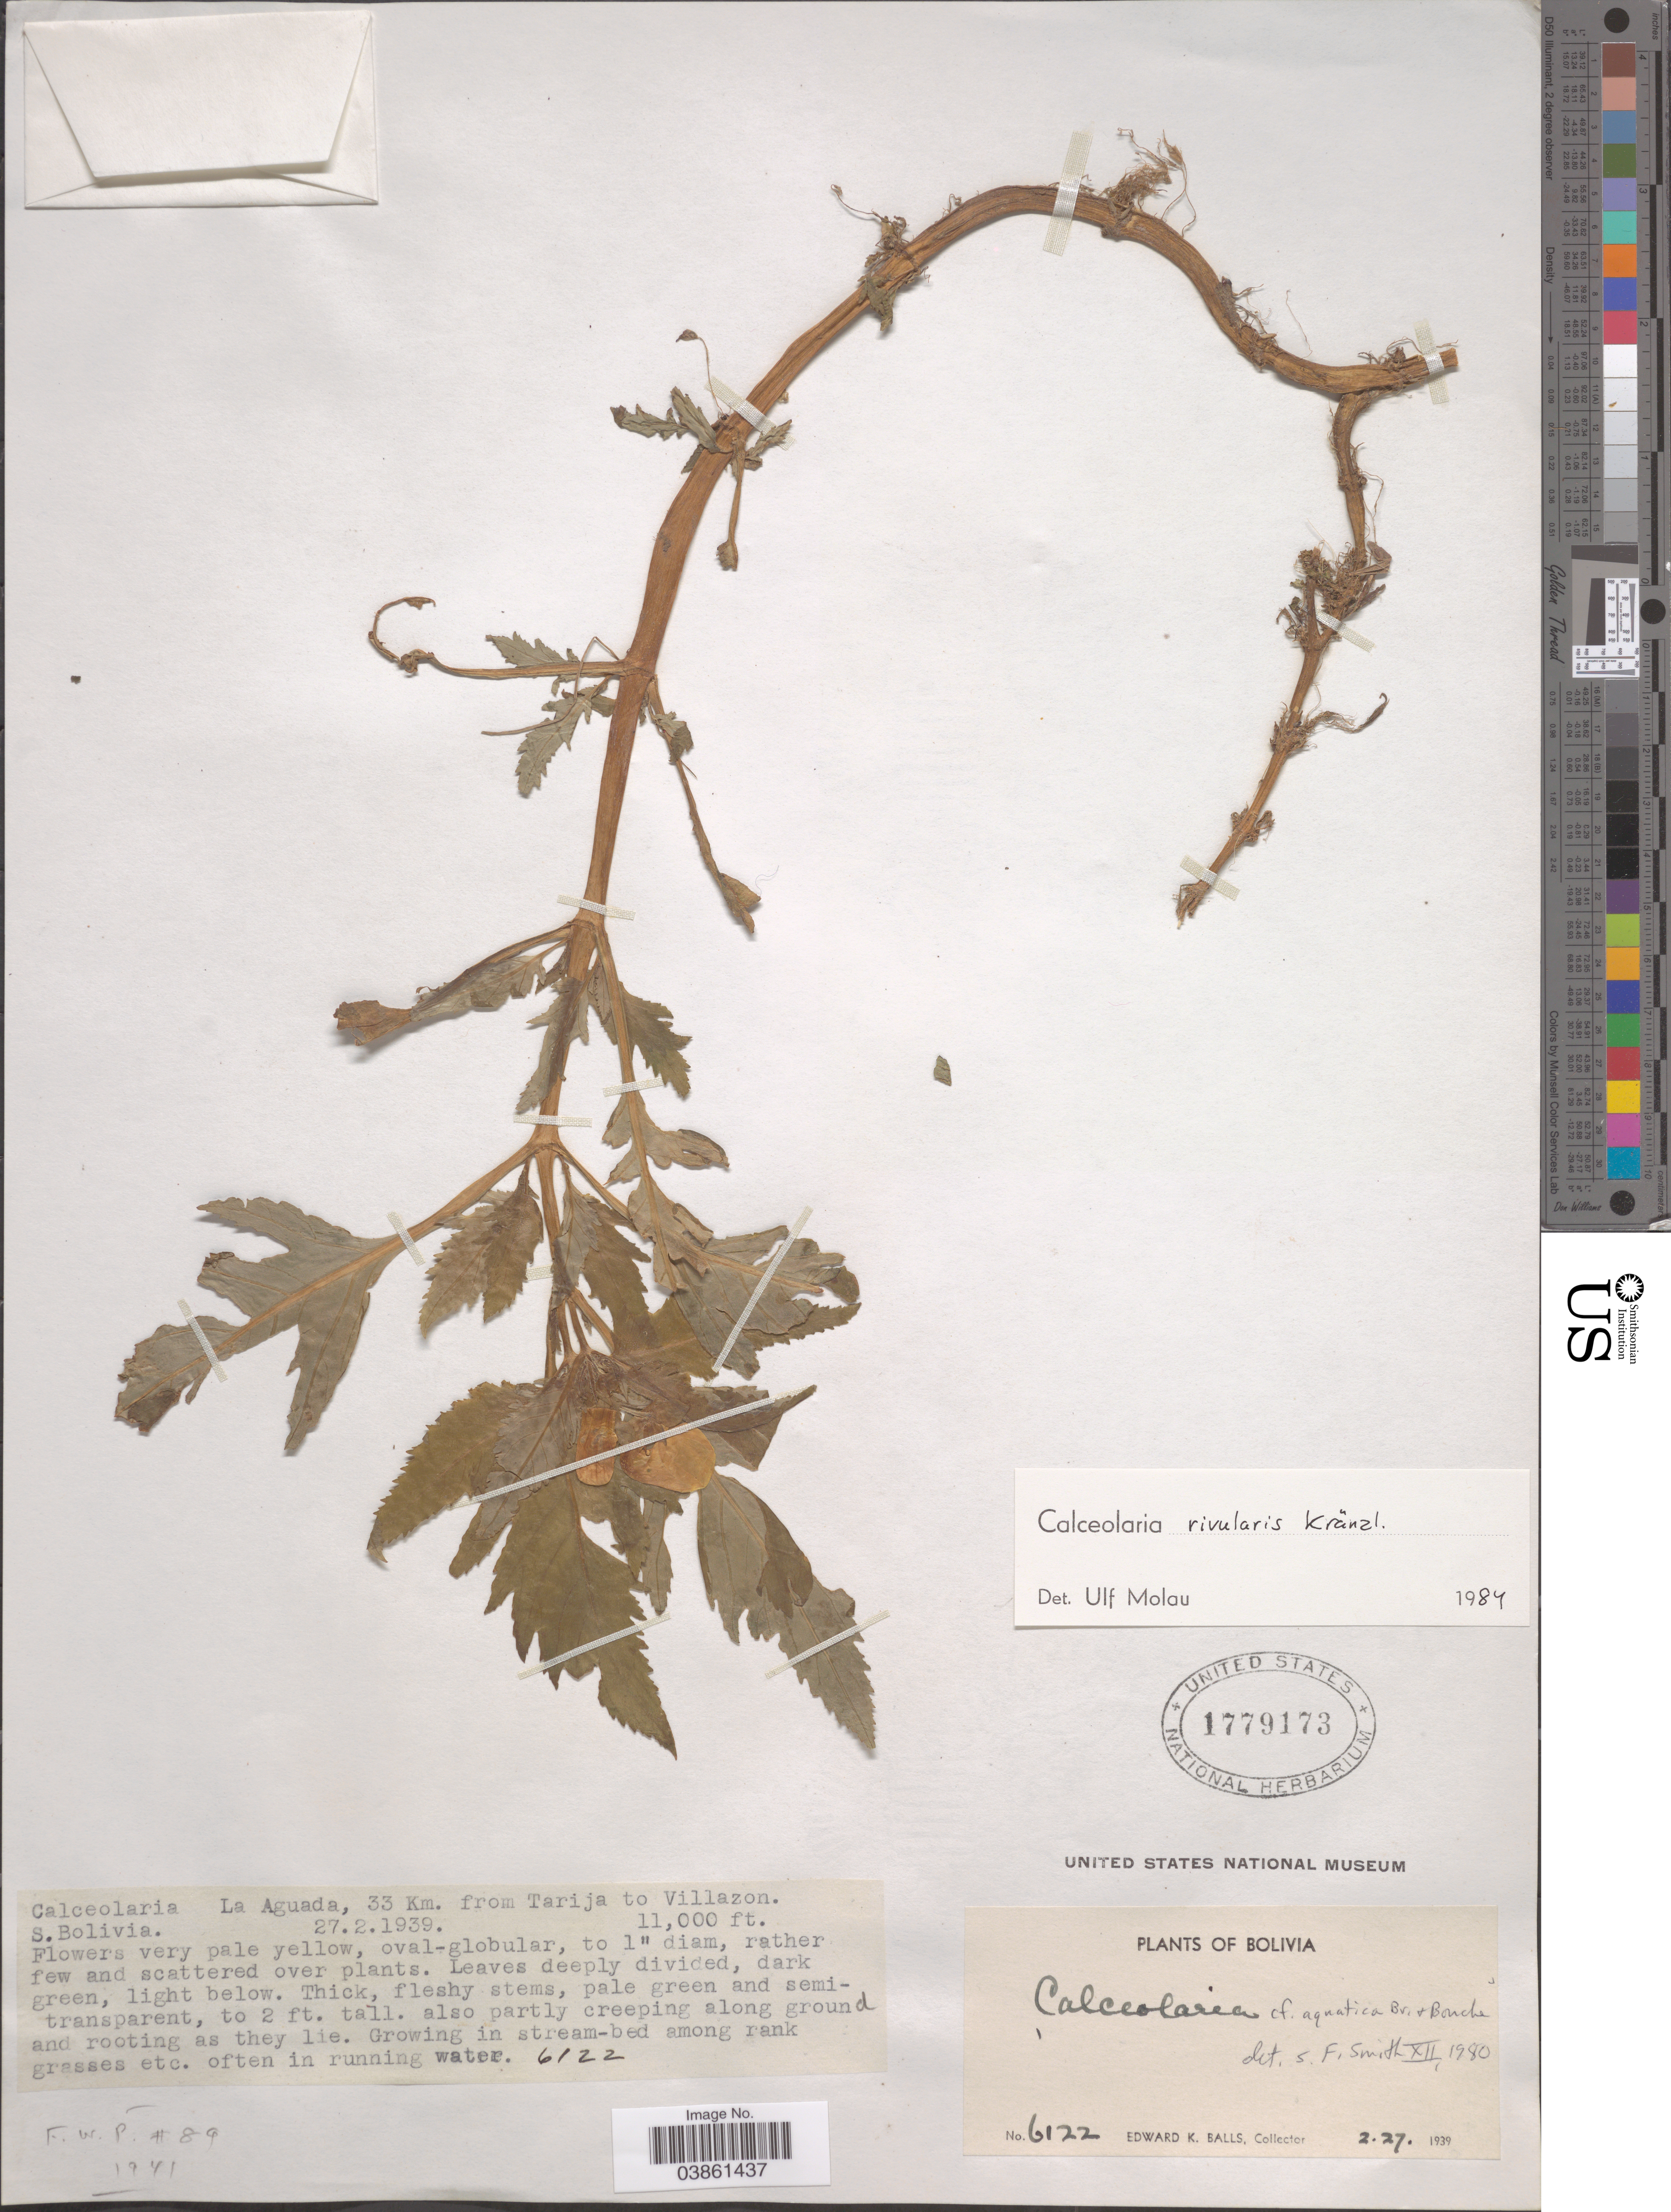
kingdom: Plantae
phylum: Tracheophyta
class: Magnoliopsida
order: Lamiales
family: Calceolariaceae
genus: Calceolaria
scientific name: Calceolaria rivularis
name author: Kraenzl.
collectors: E. K. Balls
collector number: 6122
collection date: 1939-02-27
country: Bolivia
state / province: Tarija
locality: La Aguada, 33 Km. from Tarija to Villazon. S. Bolivia.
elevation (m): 3353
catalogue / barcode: US 1779173